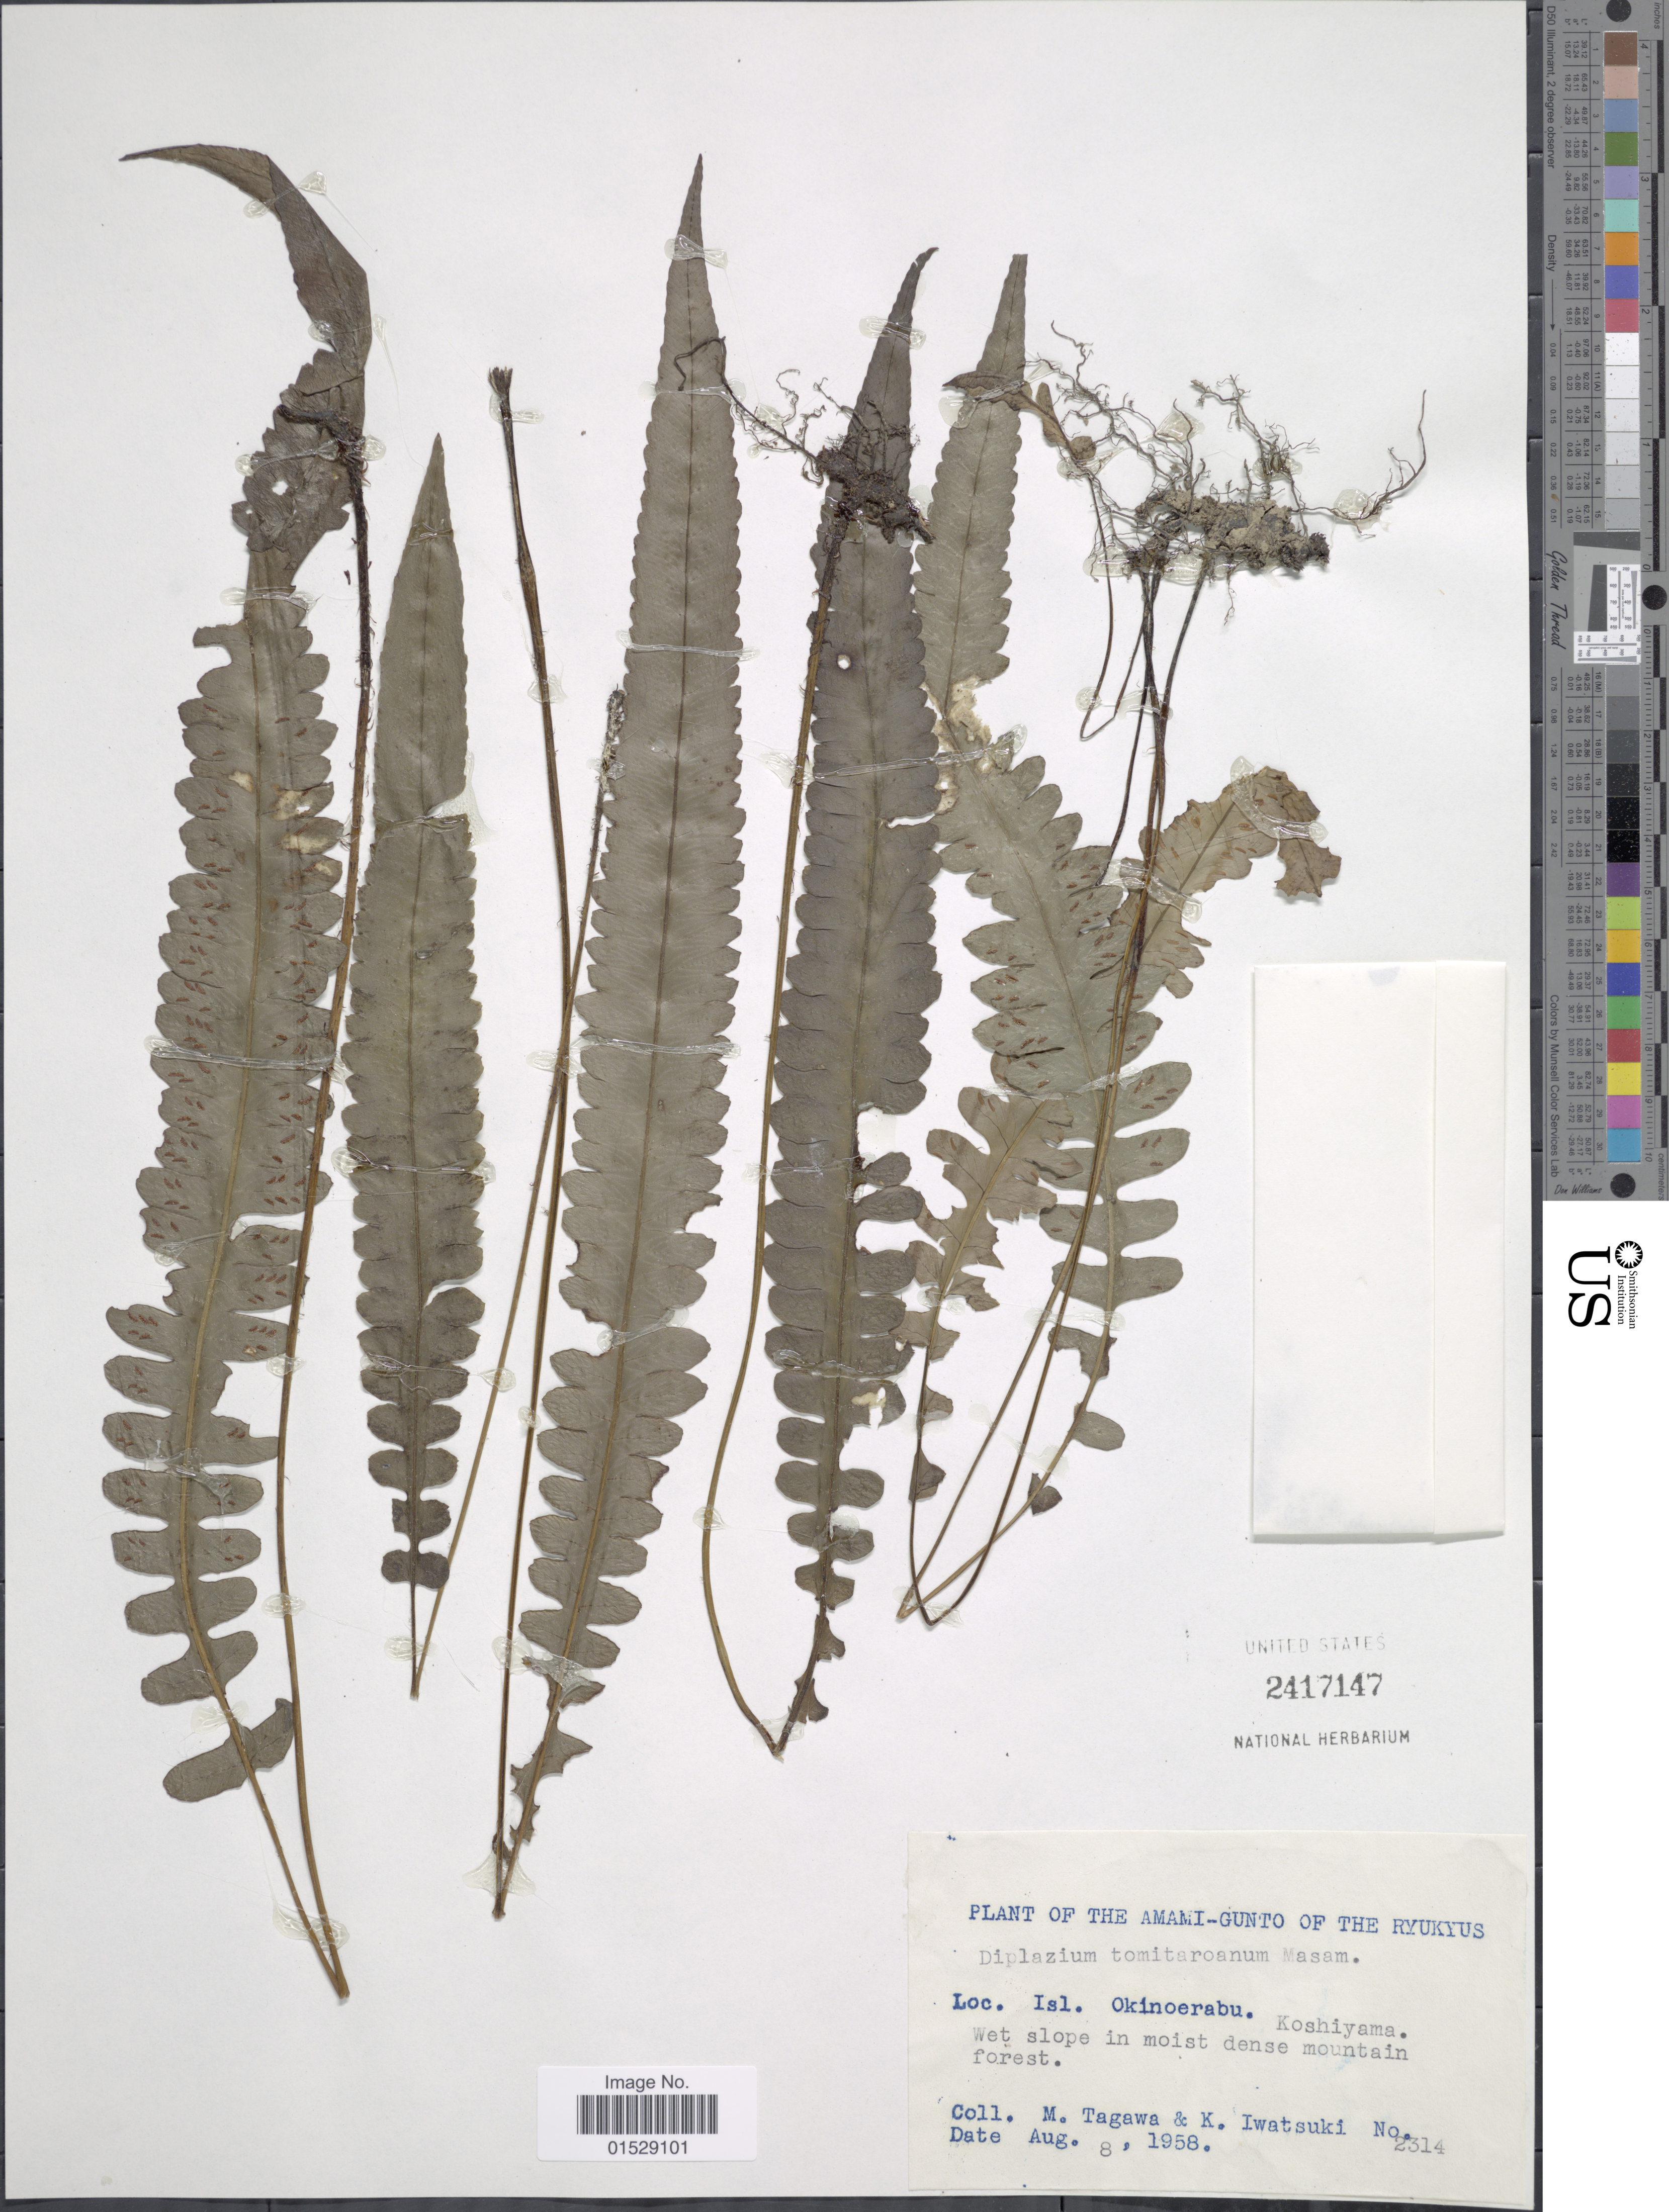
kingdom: Plantae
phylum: Tracheophyta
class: Polypodiopsida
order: Polypodiales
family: Athyriaceae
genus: Deparia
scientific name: Deparia lancea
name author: (Thunb.) Fraser-Jenk.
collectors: M. Tagawa & K. Iwatsuki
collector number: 2314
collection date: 1958-08-08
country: Japan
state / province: Okinawa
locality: Amami-Gunto of the Ryukyus, isl. Okinoebaru, Koshiyama, wet slope in moist dense mountain forest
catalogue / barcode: US 2417147